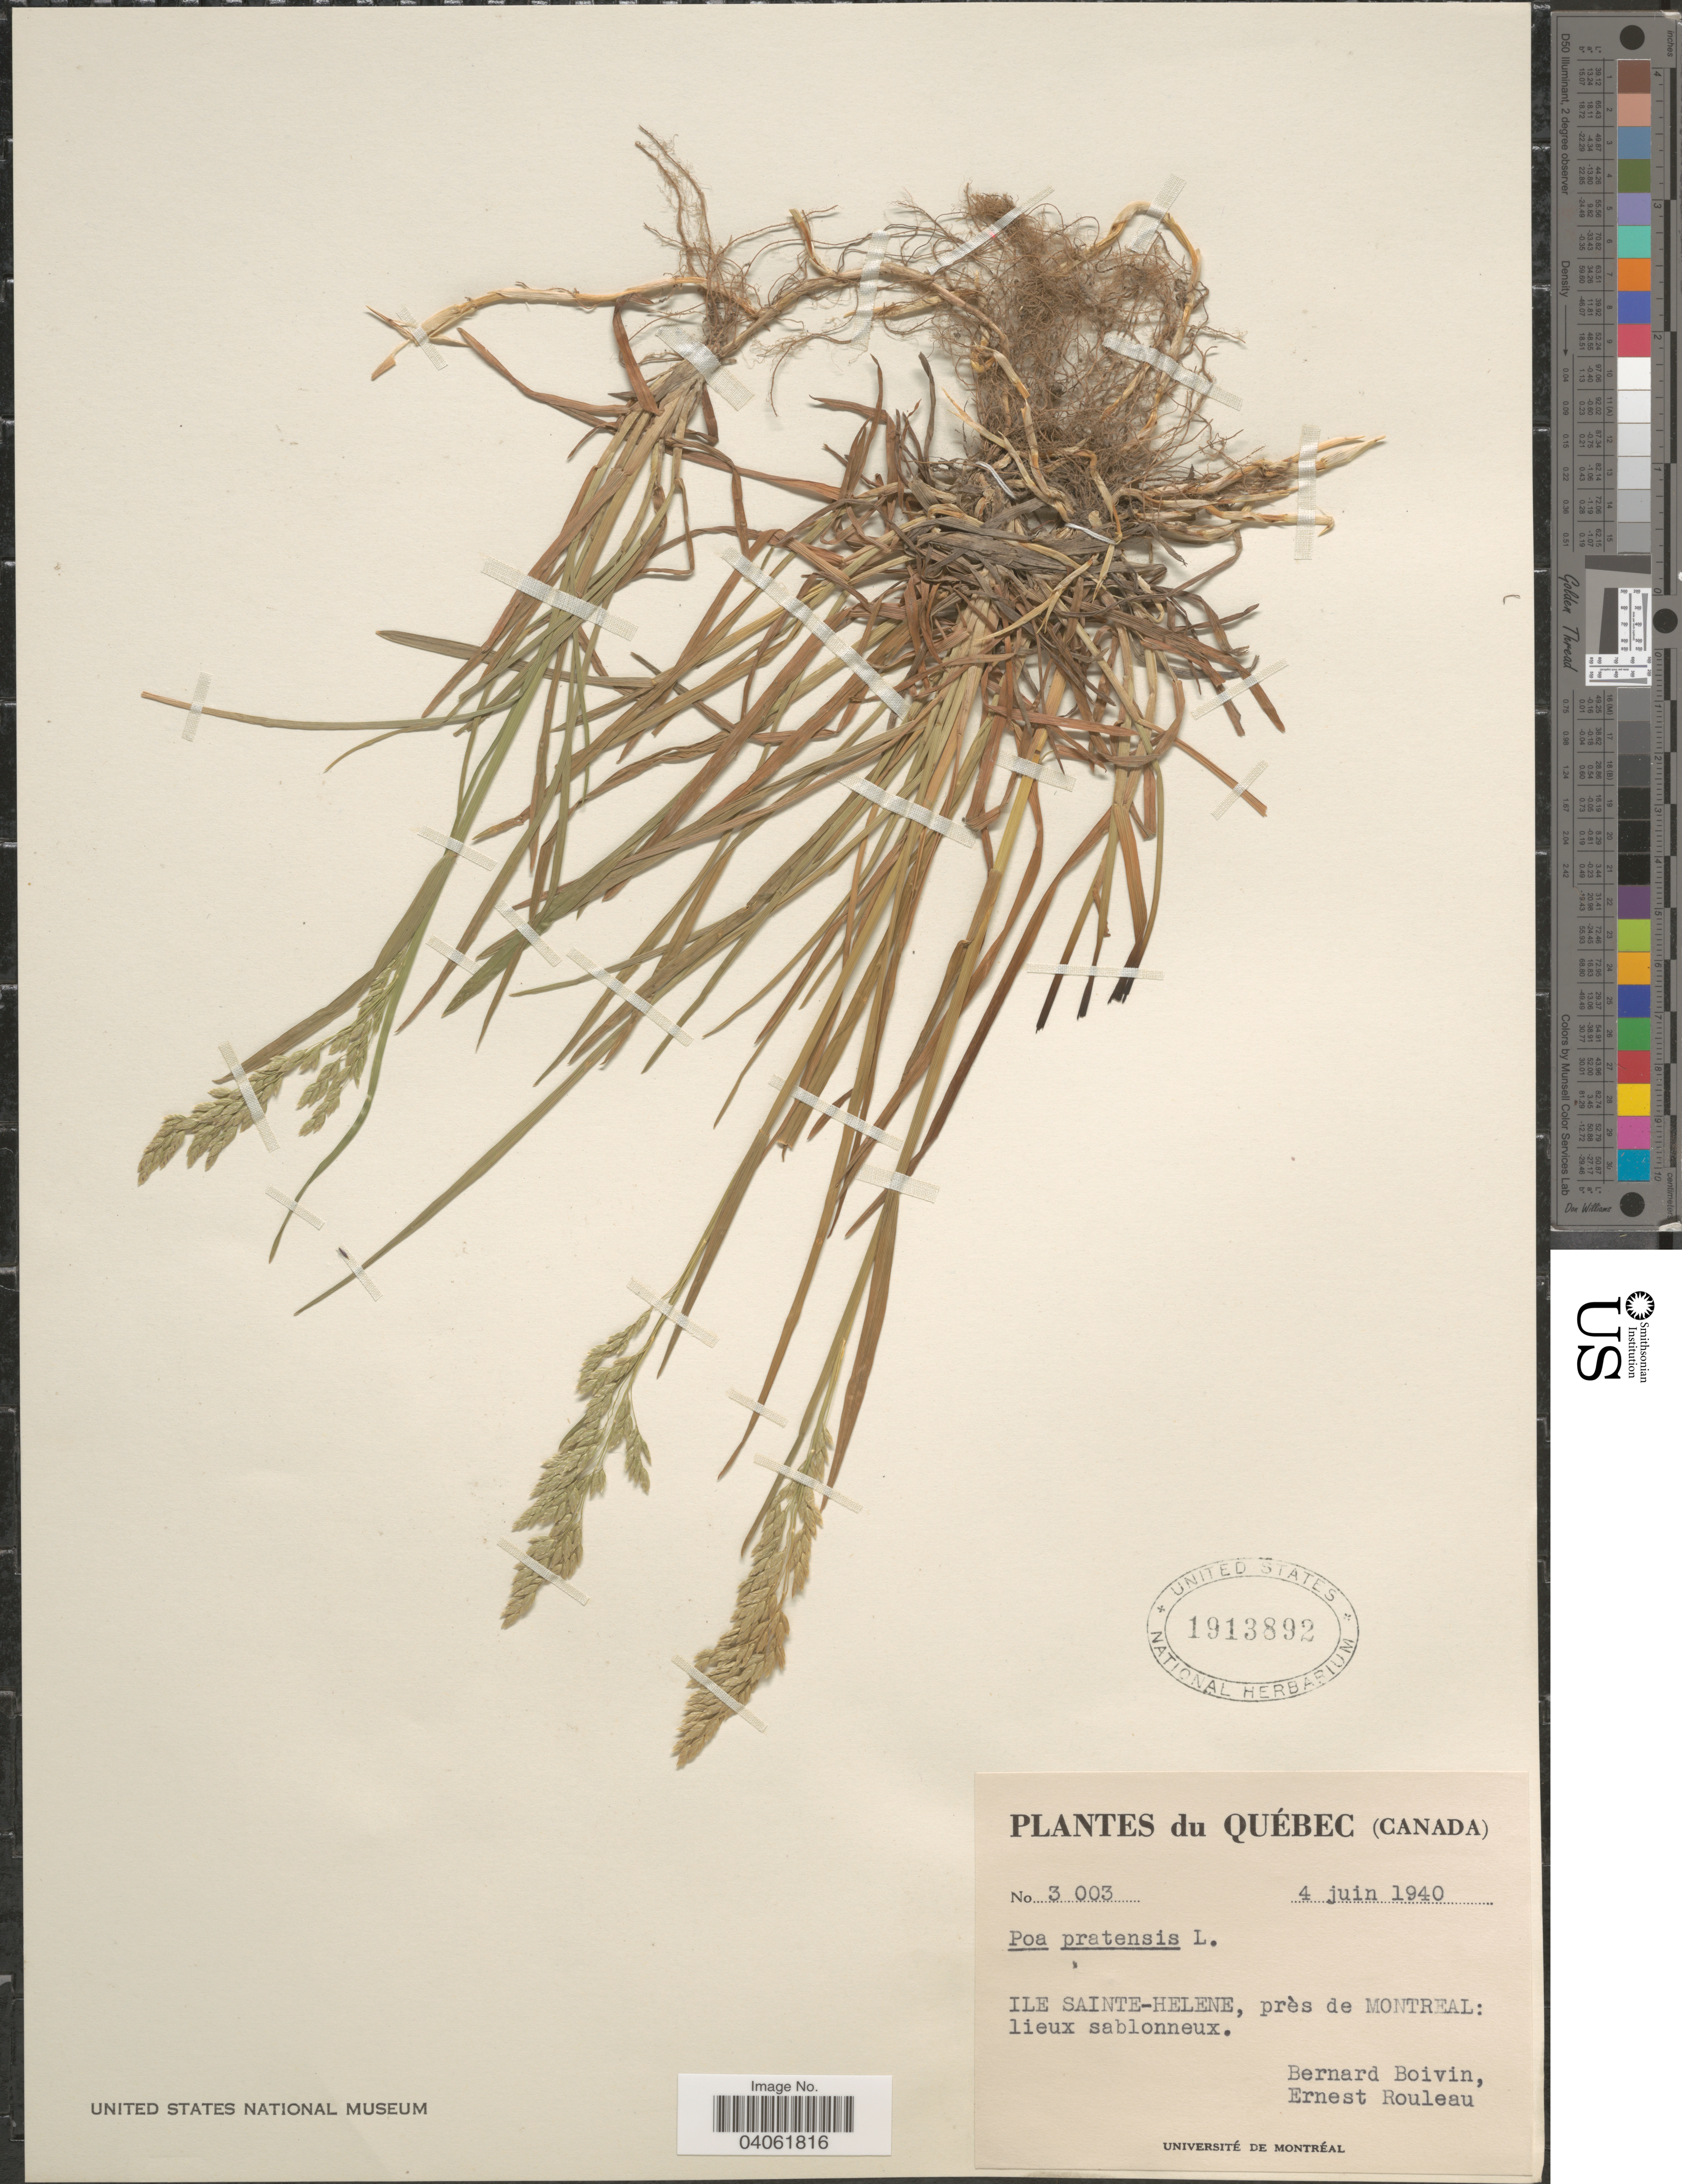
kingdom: Plantae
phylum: Tracheophyta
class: Liliopsida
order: Poales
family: Poaceae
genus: Poa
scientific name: Poa pratensis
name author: L.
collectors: J. R. B. Boivin & J. Rouleau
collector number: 3003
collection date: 1940-06-04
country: Canada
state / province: Quebec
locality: Ile Sainte-Helene, près de Montreal.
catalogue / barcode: US 1913892